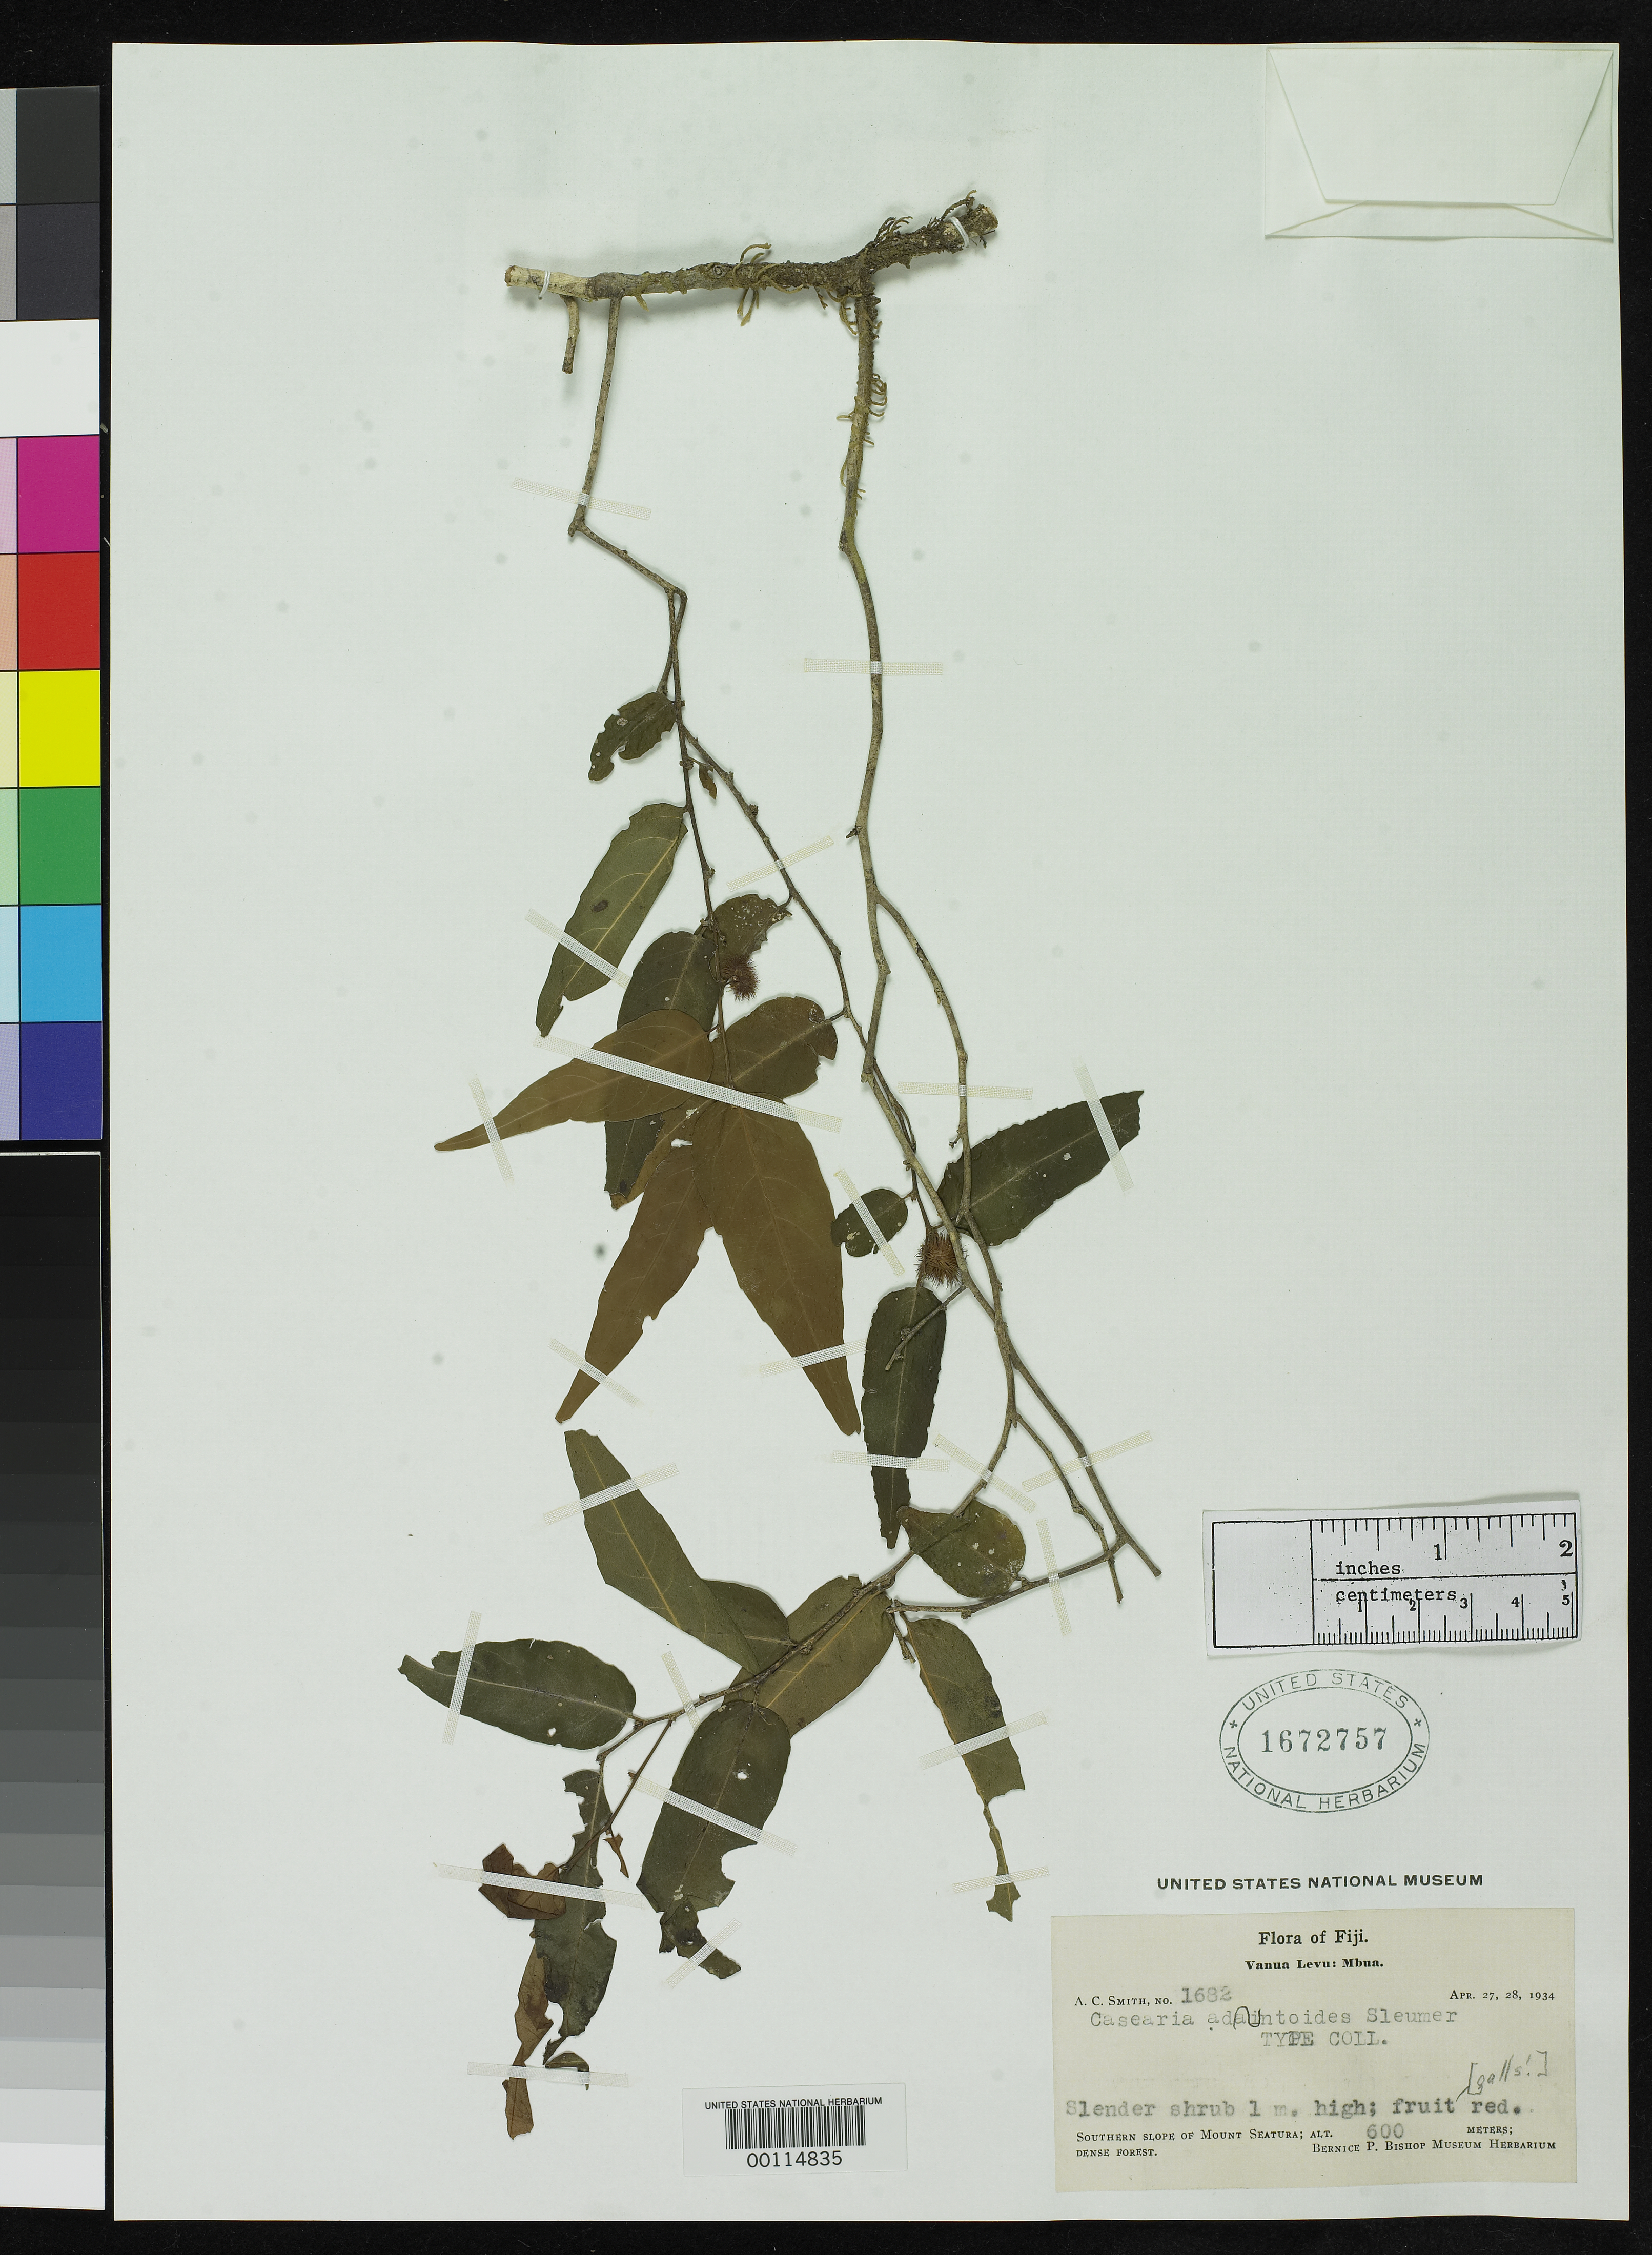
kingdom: Plantae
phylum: Tracheophyta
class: Magnoliopsida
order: Malpighiales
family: Salicaceae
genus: Casearia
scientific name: Casearia adiantoides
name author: Sleumer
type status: Isotype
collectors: A. C. Smith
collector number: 1682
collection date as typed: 27 Apr 1934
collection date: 1934-04-27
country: Fiji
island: Vanua Levu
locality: Mt. Seatura. [Vanua Levu Group]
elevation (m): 600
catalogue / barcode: US 1672757